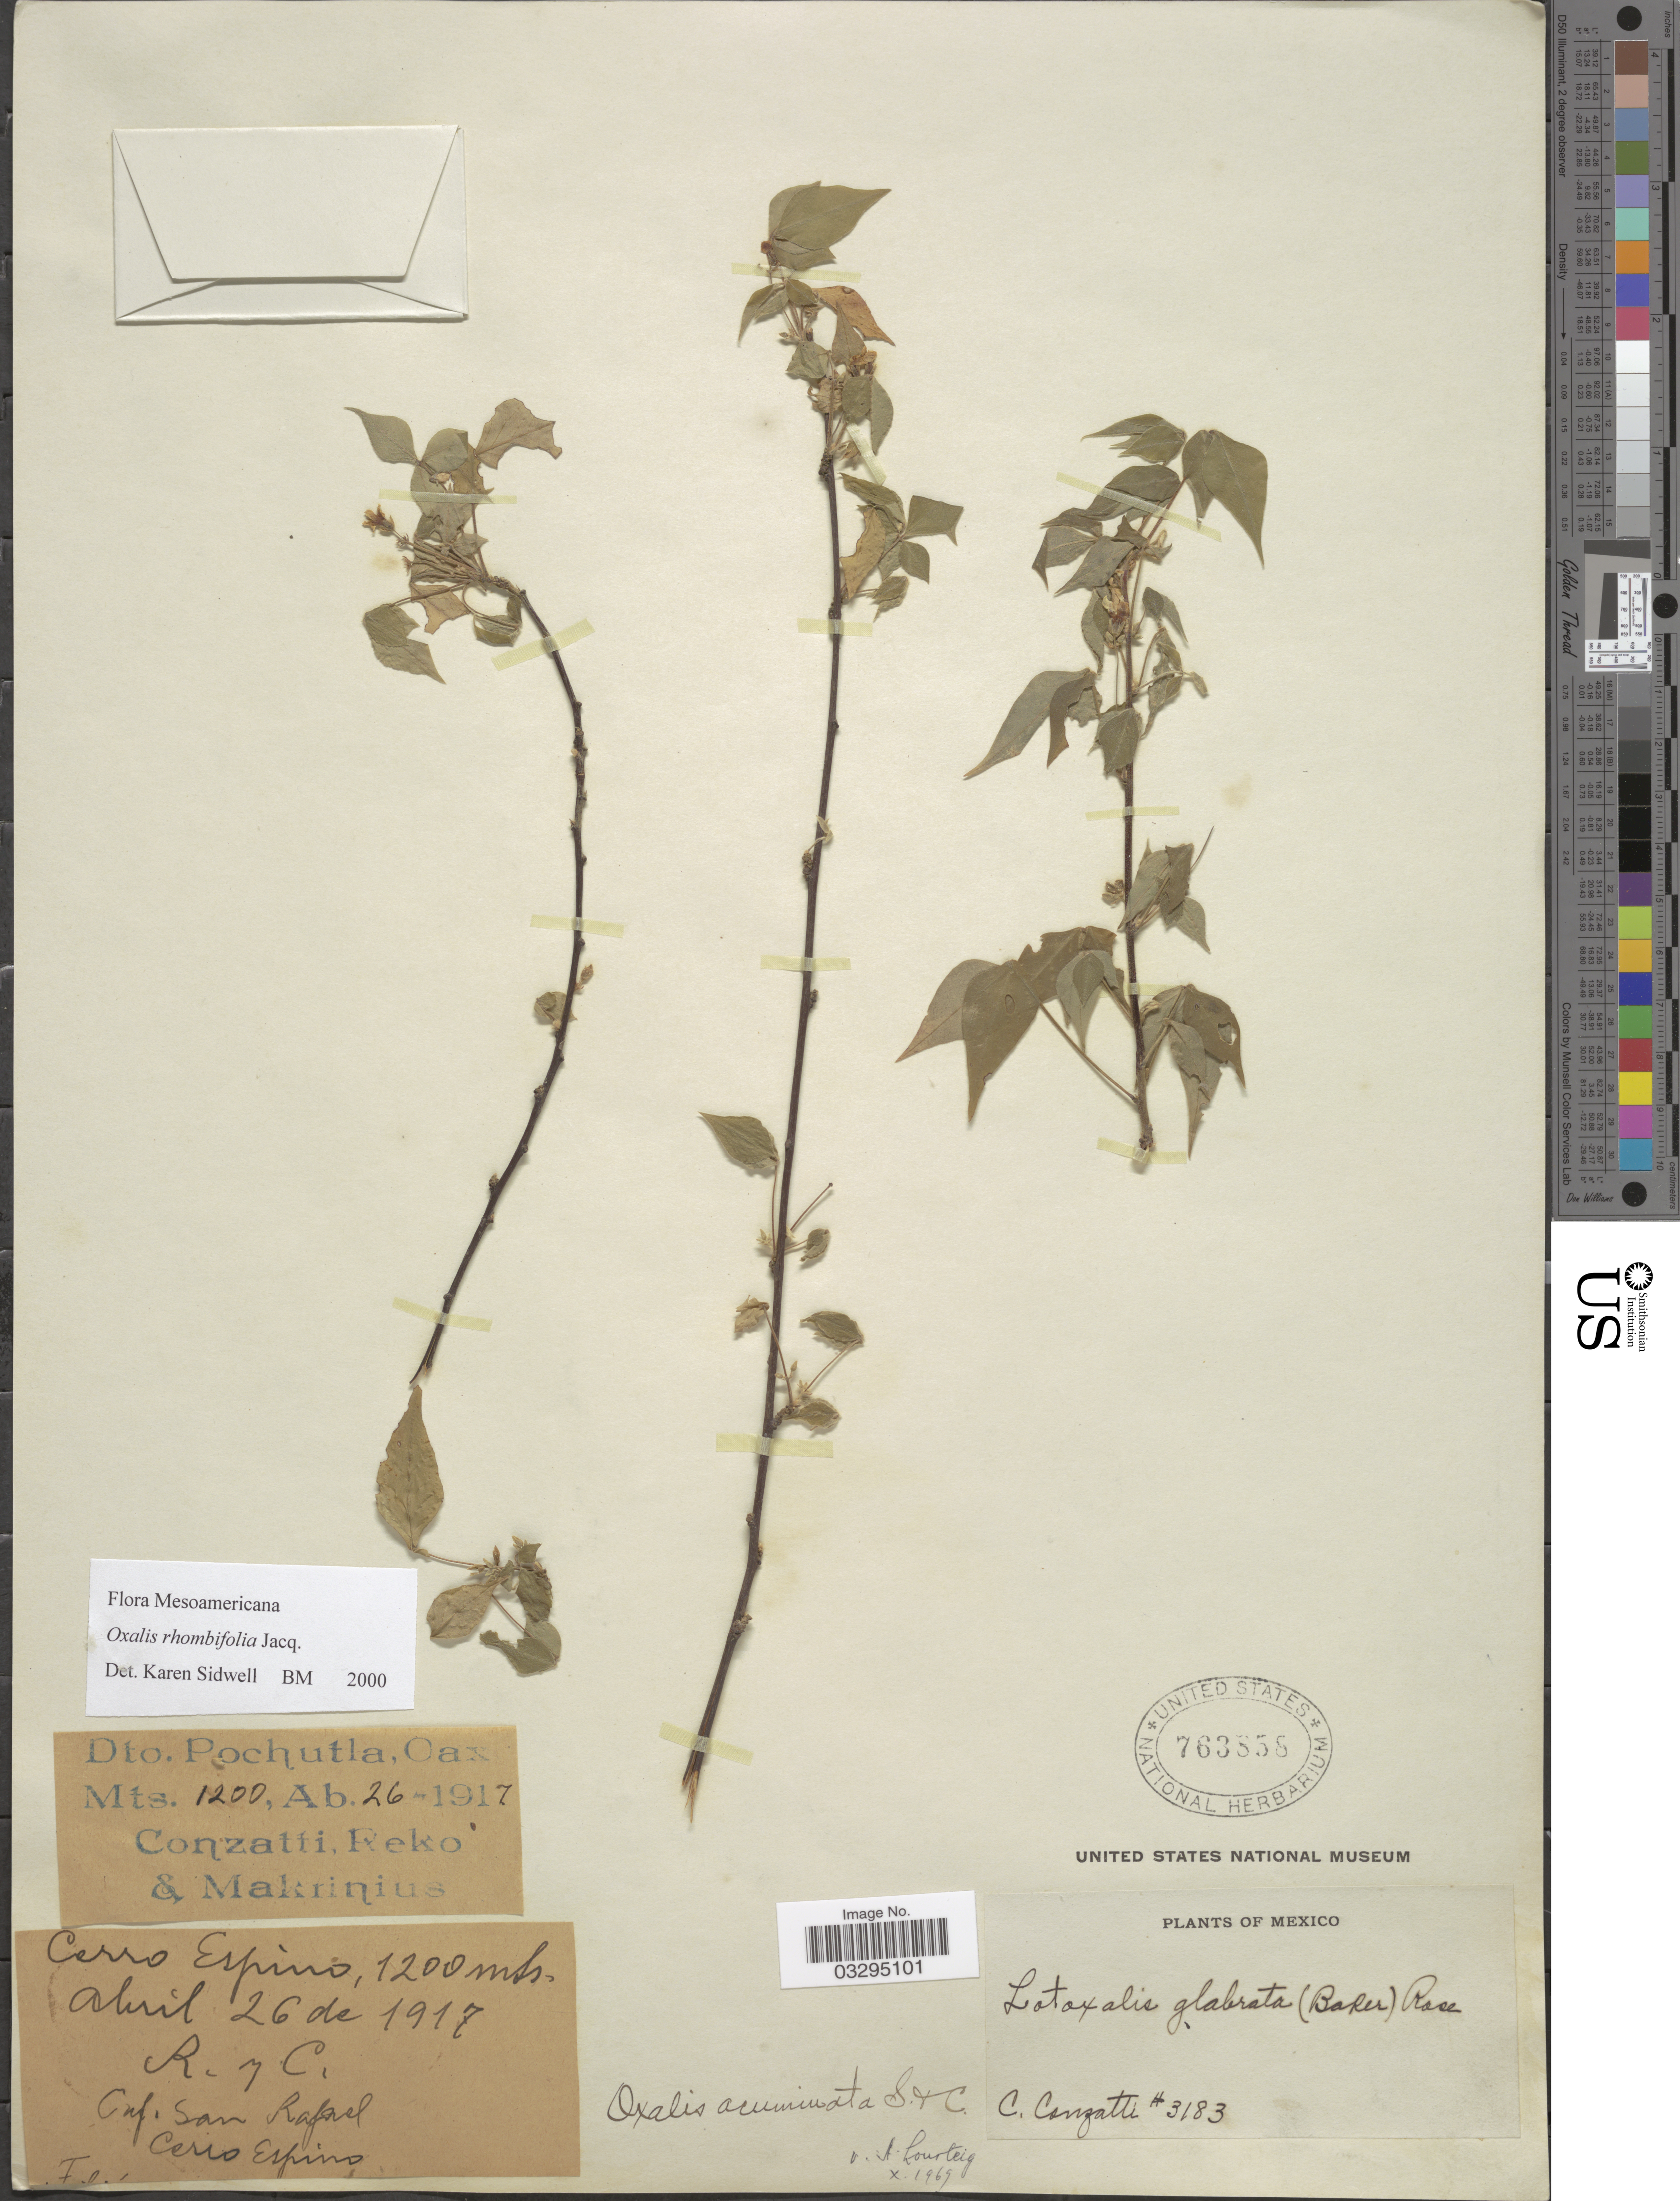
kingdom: Plantae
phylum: Tracheophyta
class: Magnoliopsida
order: Oxalidales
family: Oxalidaceae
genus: Oxalis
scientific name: Oxalis rhombifolia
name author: Jacq.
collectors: C. Conzatti, -. Reko & -. Makrinius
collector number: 3183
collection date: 1917-04-26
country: Mexico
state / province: Oaxaca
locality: Dto. Pochutla. Auf. San Rafael, Cerro Espino.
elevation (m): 1200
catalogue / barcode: US 763858